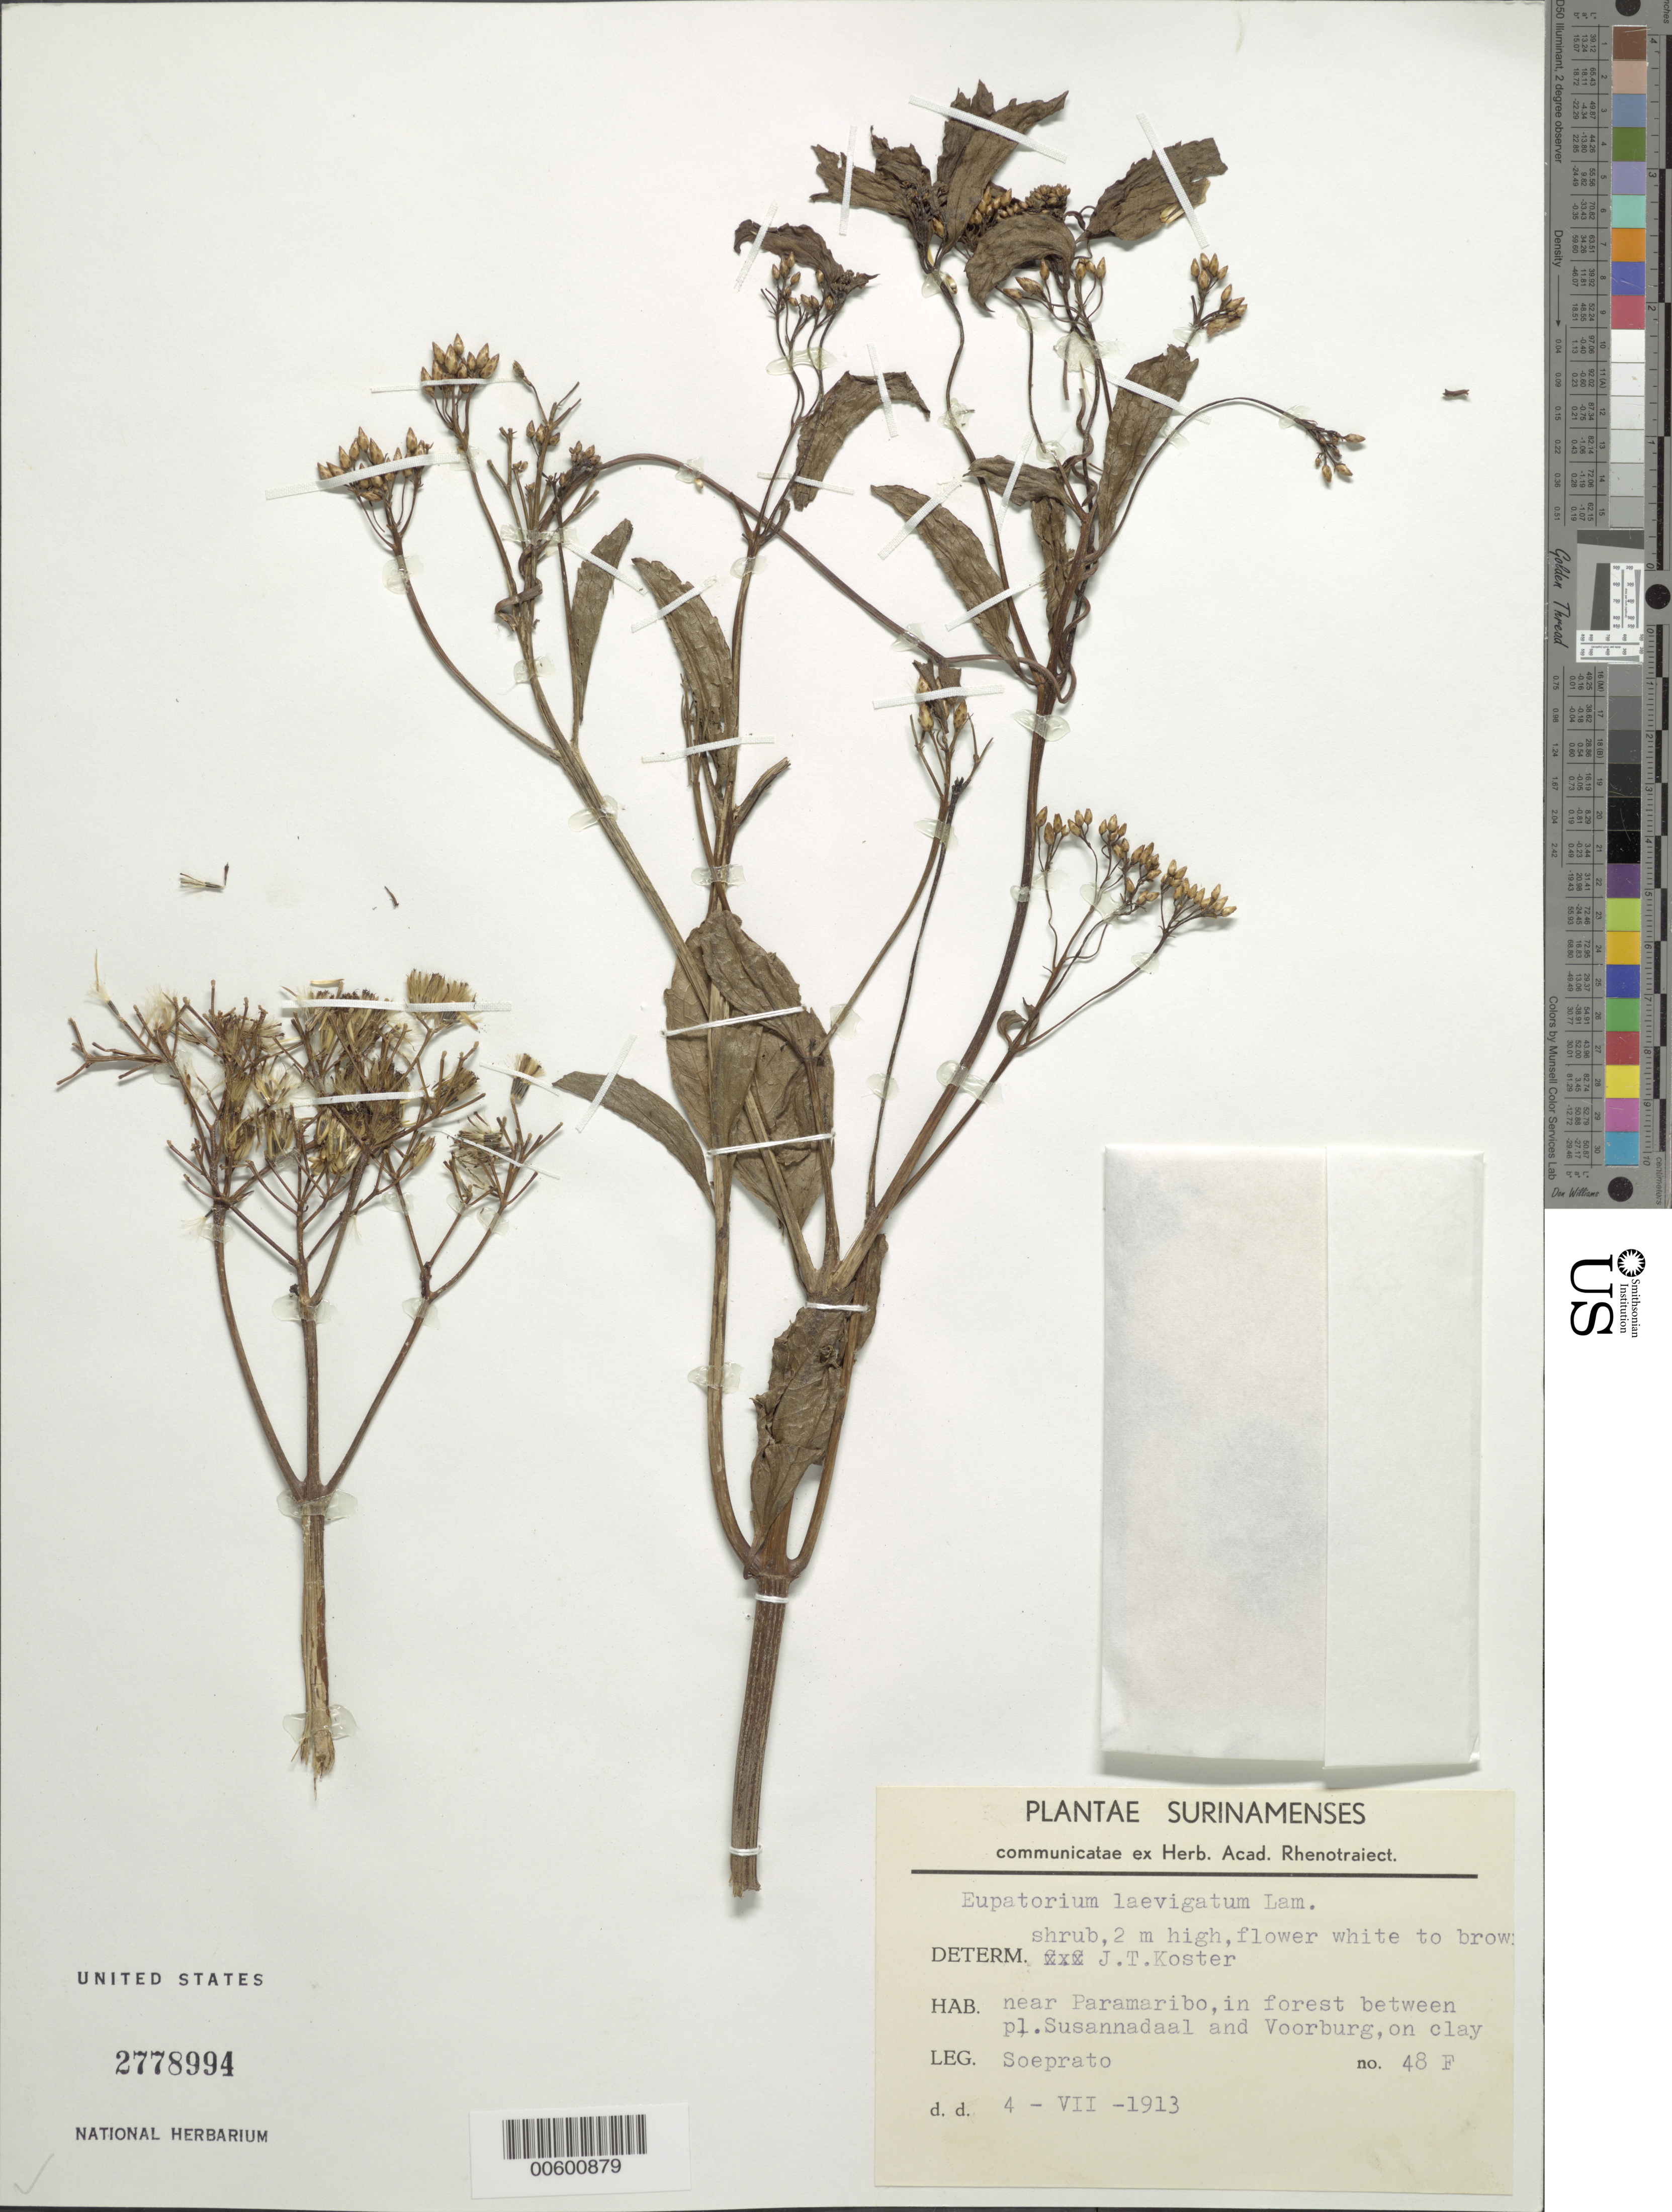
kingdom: Plantae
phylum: Tracheophyta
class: Magnoliopsida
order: Asterales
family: Asteraceae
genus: Chromolaena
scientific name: Chromolaena laevigata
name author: (Lam.) R.M. King & H. Rob.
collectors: -. Soeprato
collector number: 48 F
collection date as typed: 4-Jul-13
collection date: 1913-07-04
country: Suriname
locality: Paramaribo, between Susannadaal & Voorburg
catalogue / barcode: US 2778994